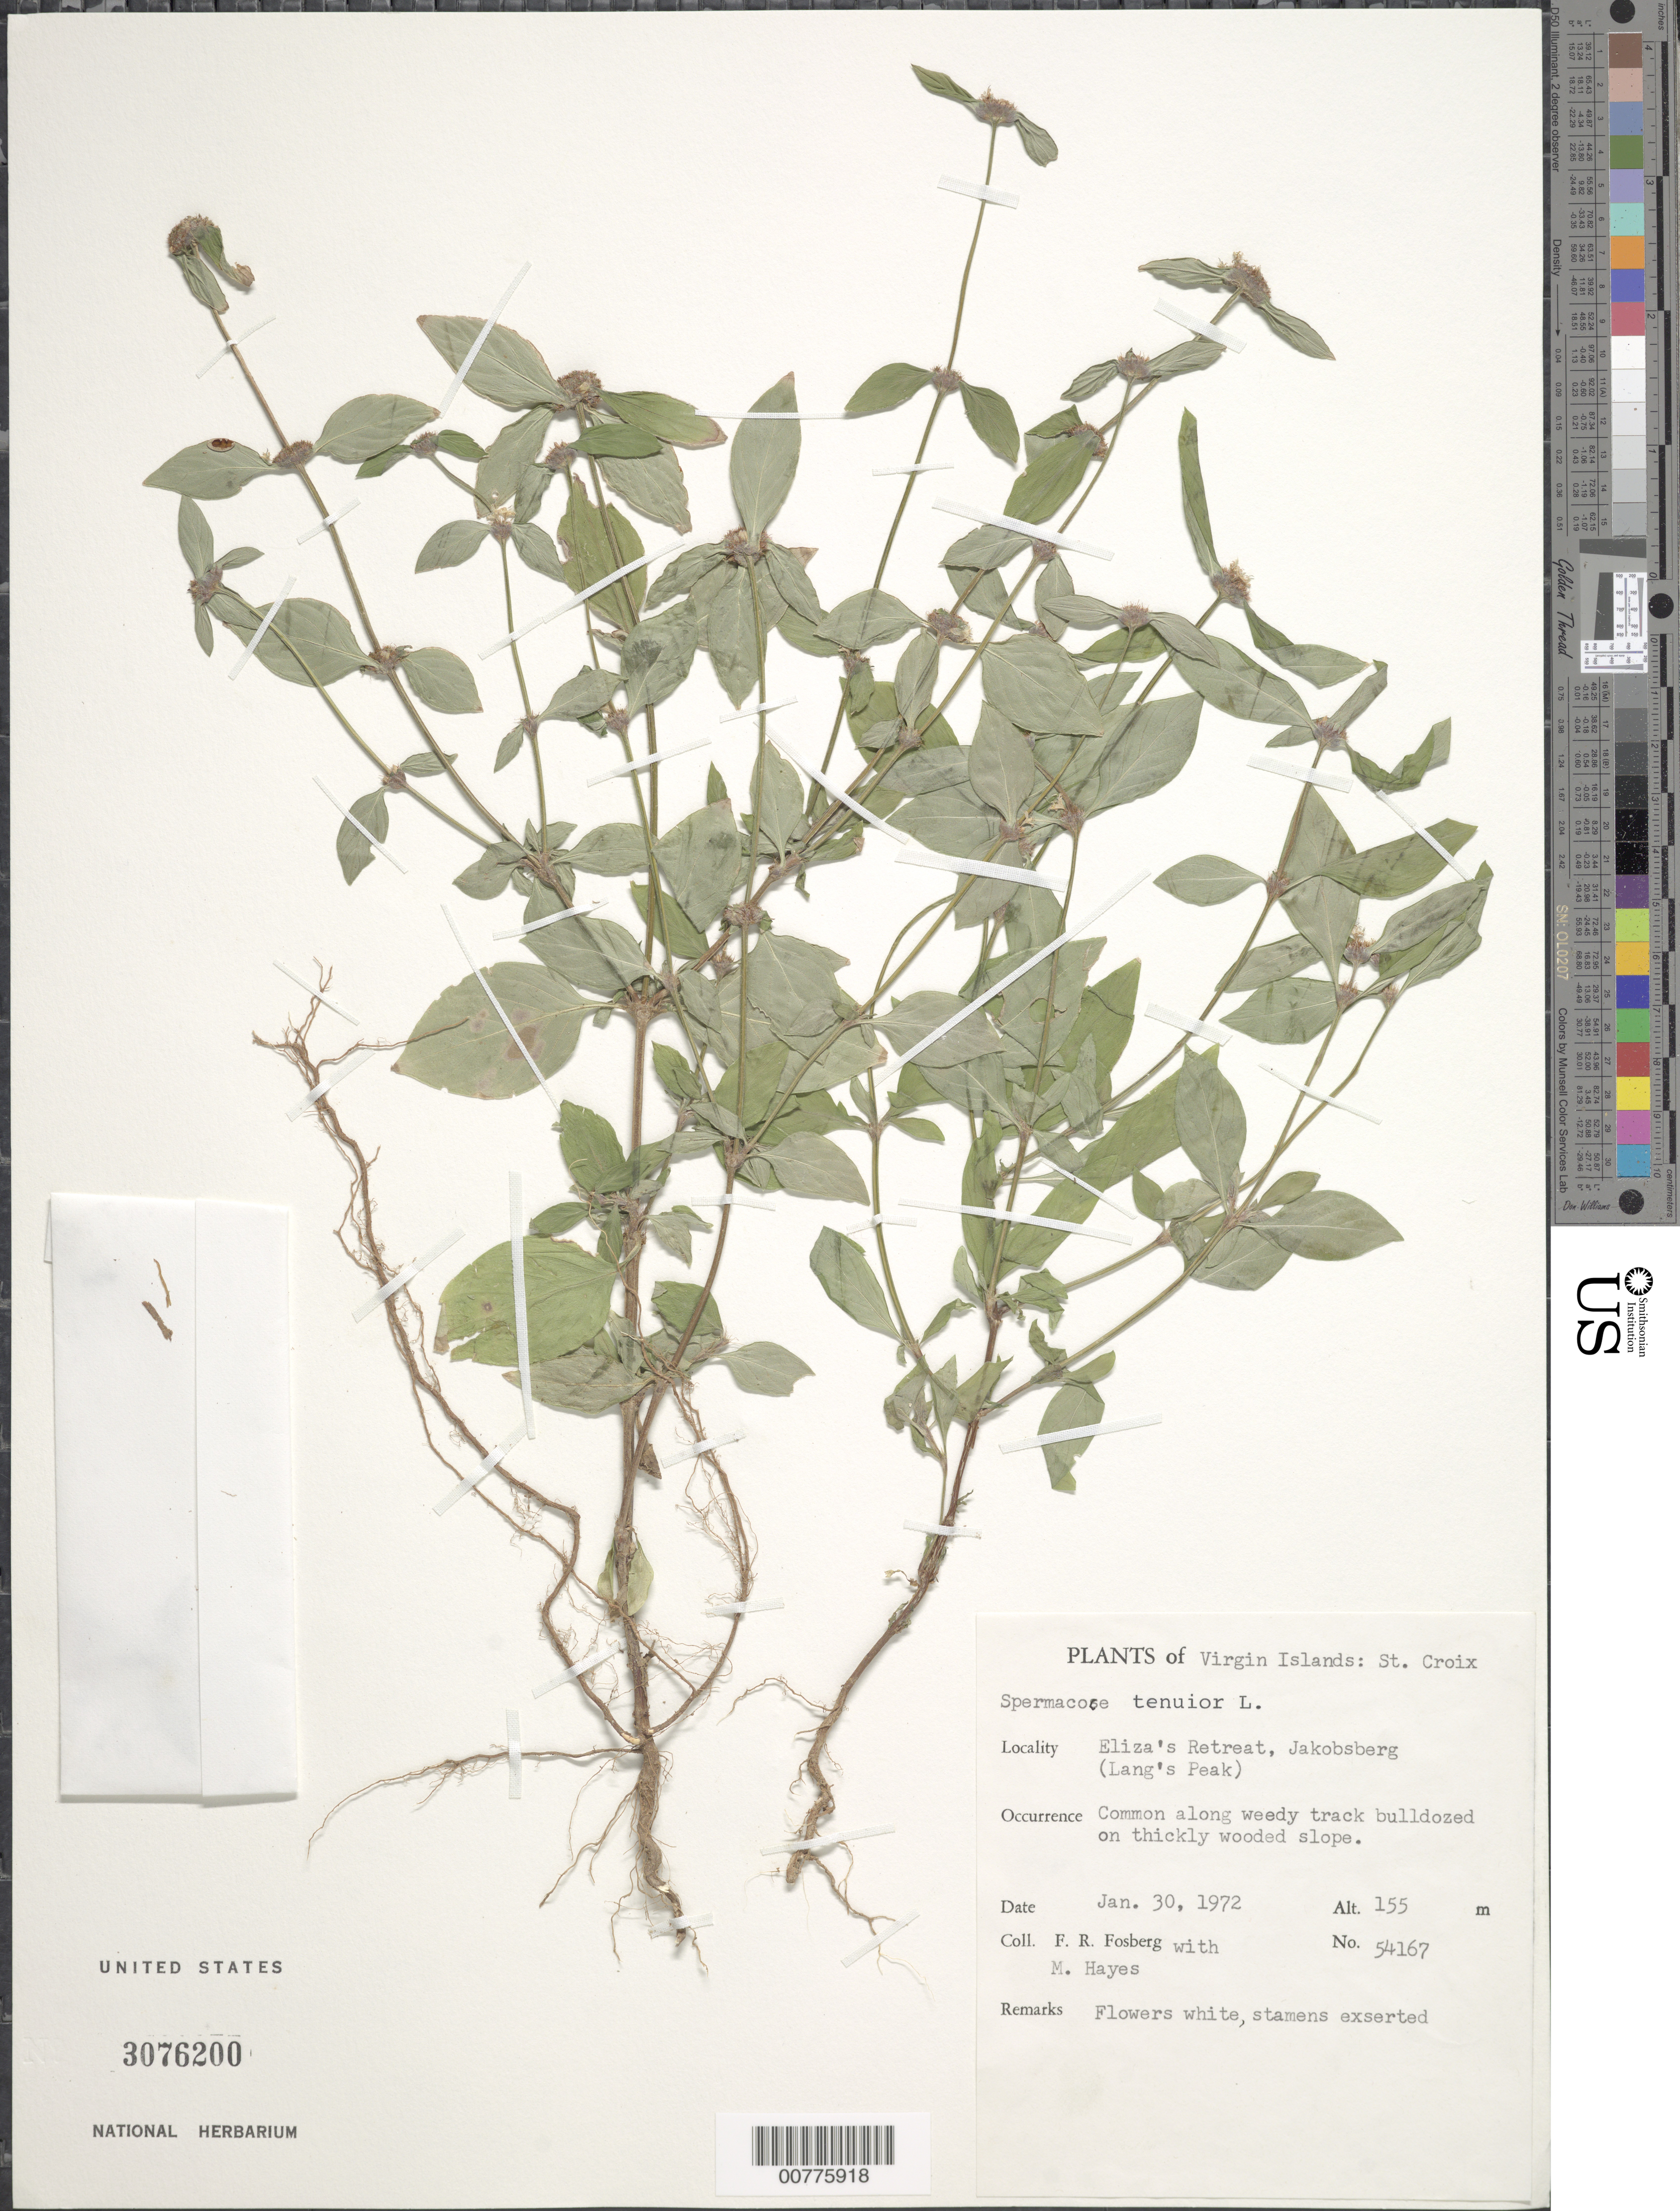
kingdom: Plantae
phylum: Tracheophyta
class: Magnoliopsida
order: Gentianales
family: Rubiaceae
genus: Spermacoce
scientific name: Spermacoce tenuior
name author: L.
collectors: F. R. Fosberg & M. Hayes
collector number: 54167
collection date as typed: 30 Jan 1972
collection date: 1972-01-30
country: U.S. Virgin Islands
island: St. Croix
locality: Eliza's Retreat, Jakobsberg (Lang's Peak)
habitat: Common along weedy track bulldozed on thickly wooded slope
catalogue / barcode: US 3076200